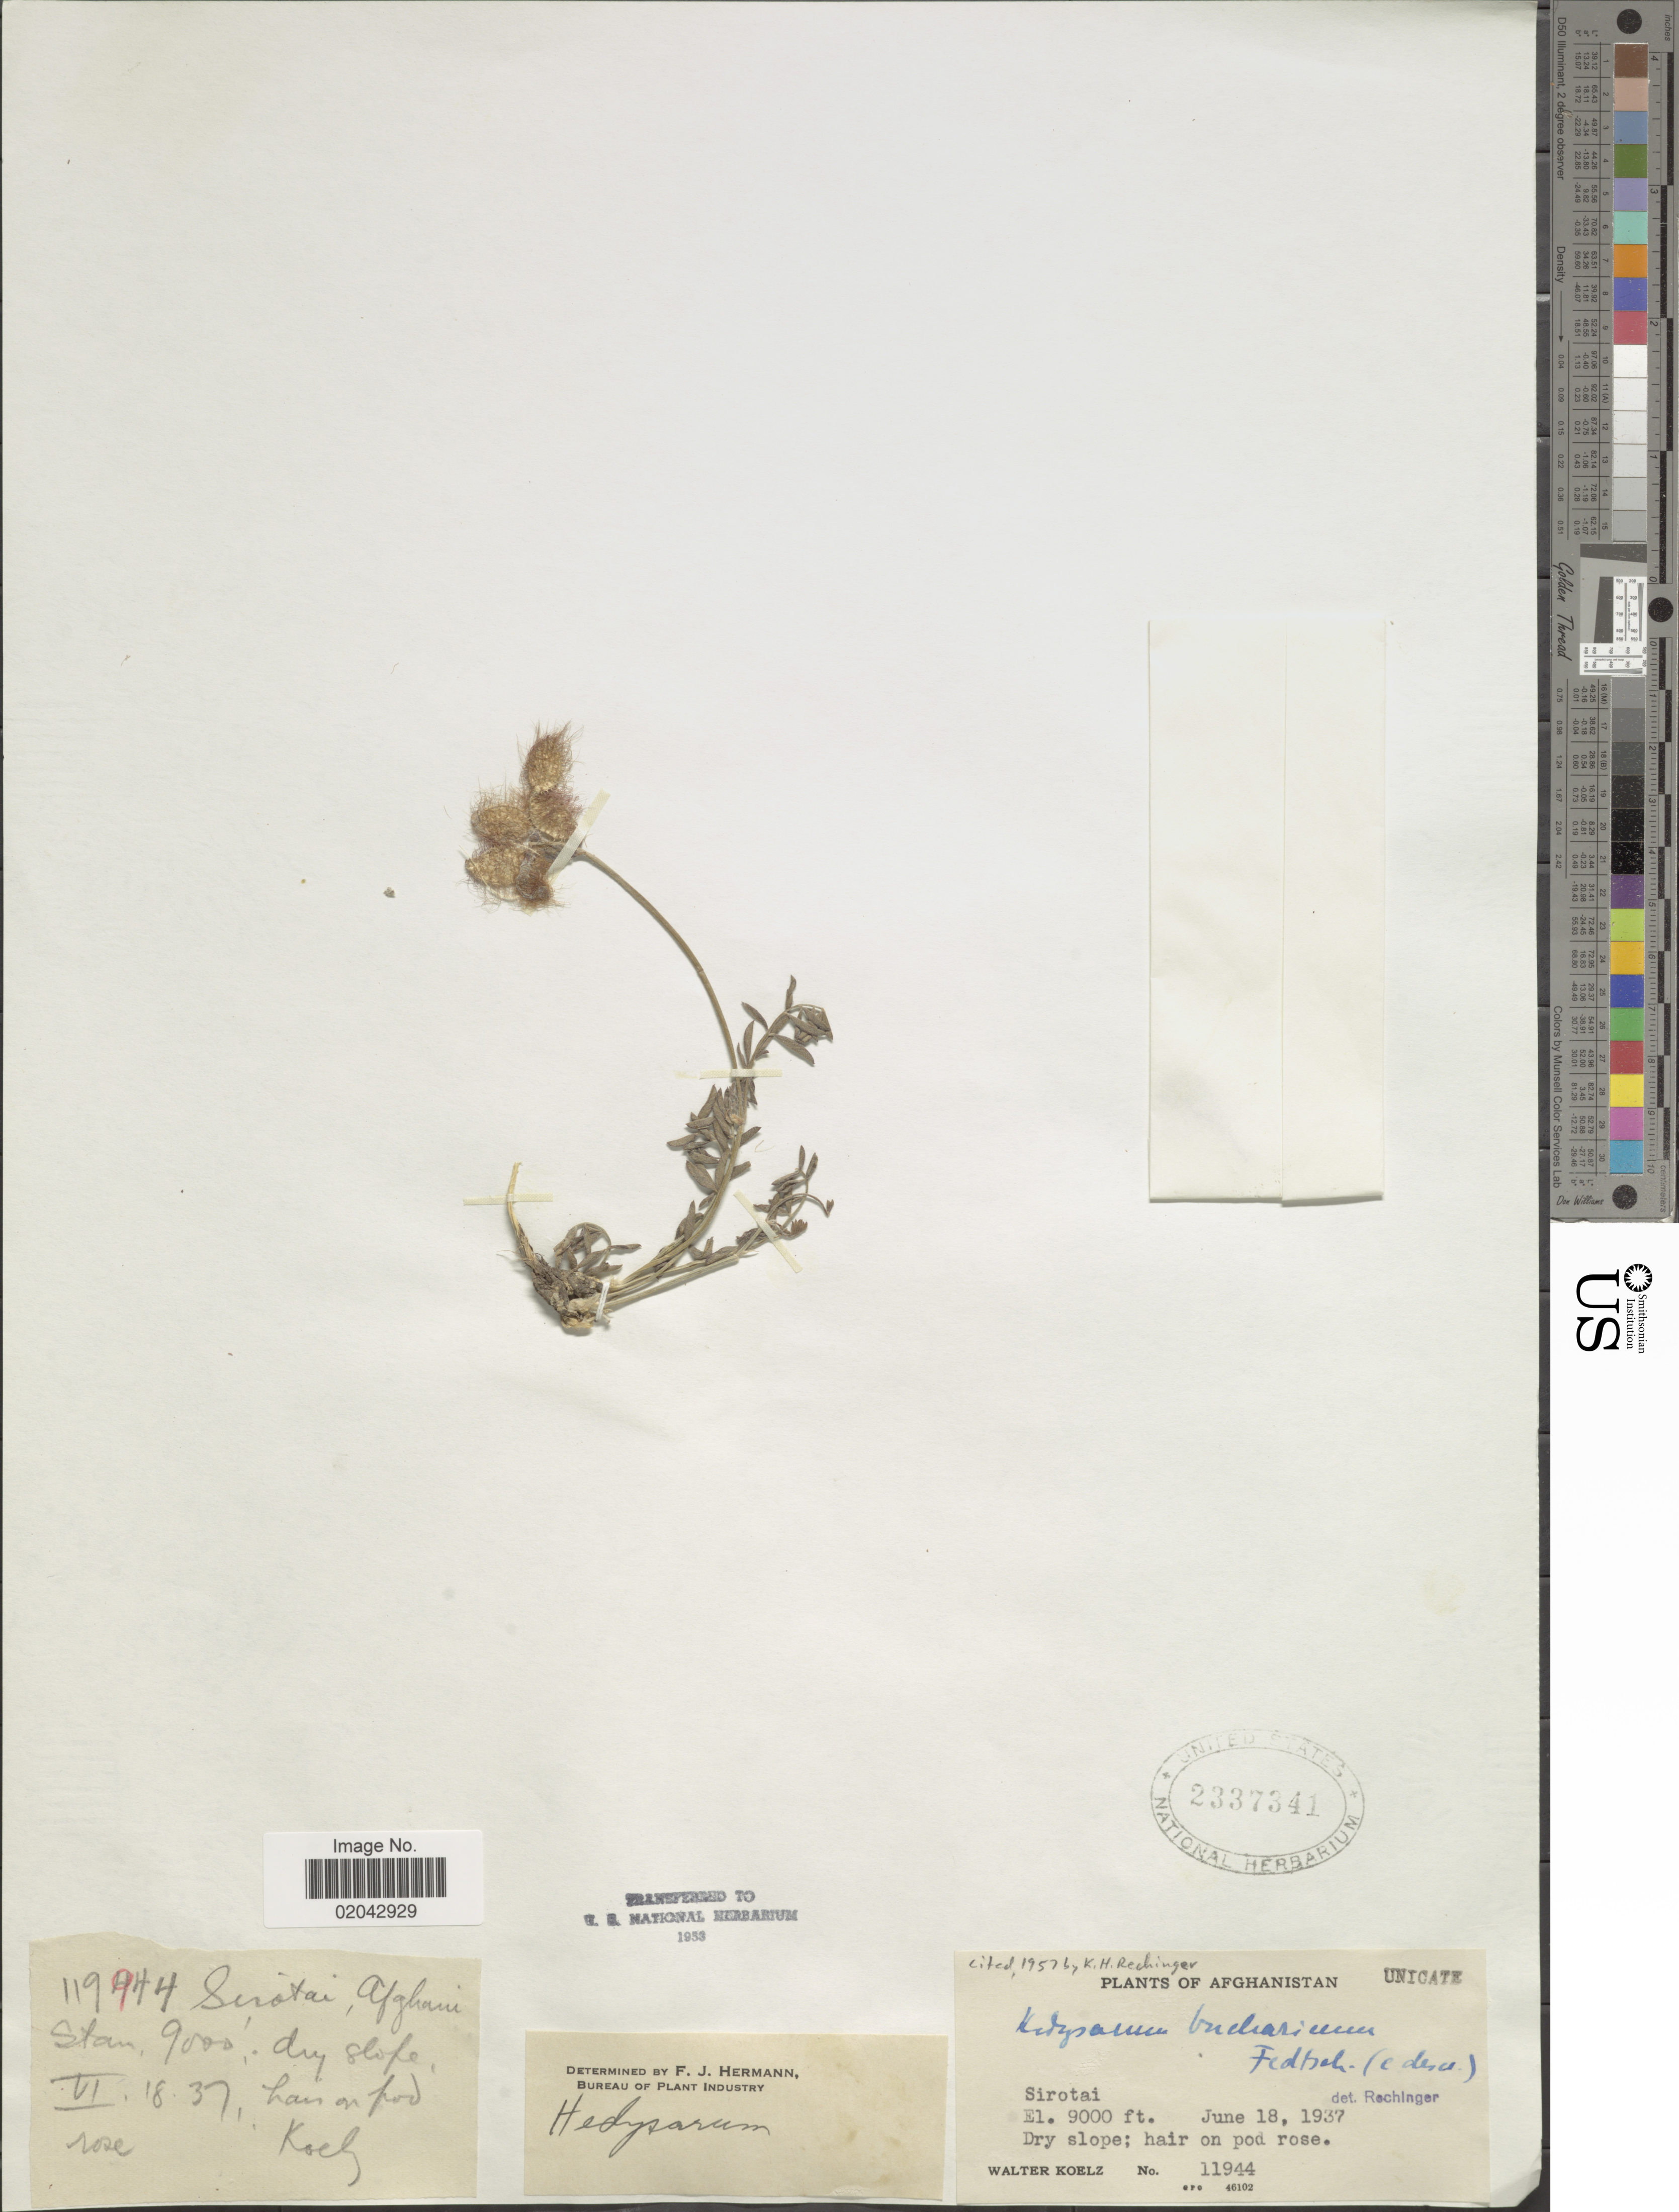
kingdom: Plantae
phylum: Tracheophyta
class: Magnoliopsida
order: Fabales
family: Fabaceae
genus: Hedysarum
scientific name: Hedysarum bucharicum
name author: B. Fedtsch.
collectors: W. N. Koelz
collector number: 11944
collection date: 1937-06-18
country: Afghanistan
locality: Sirotai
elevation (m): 2743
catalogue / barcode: US 2337341